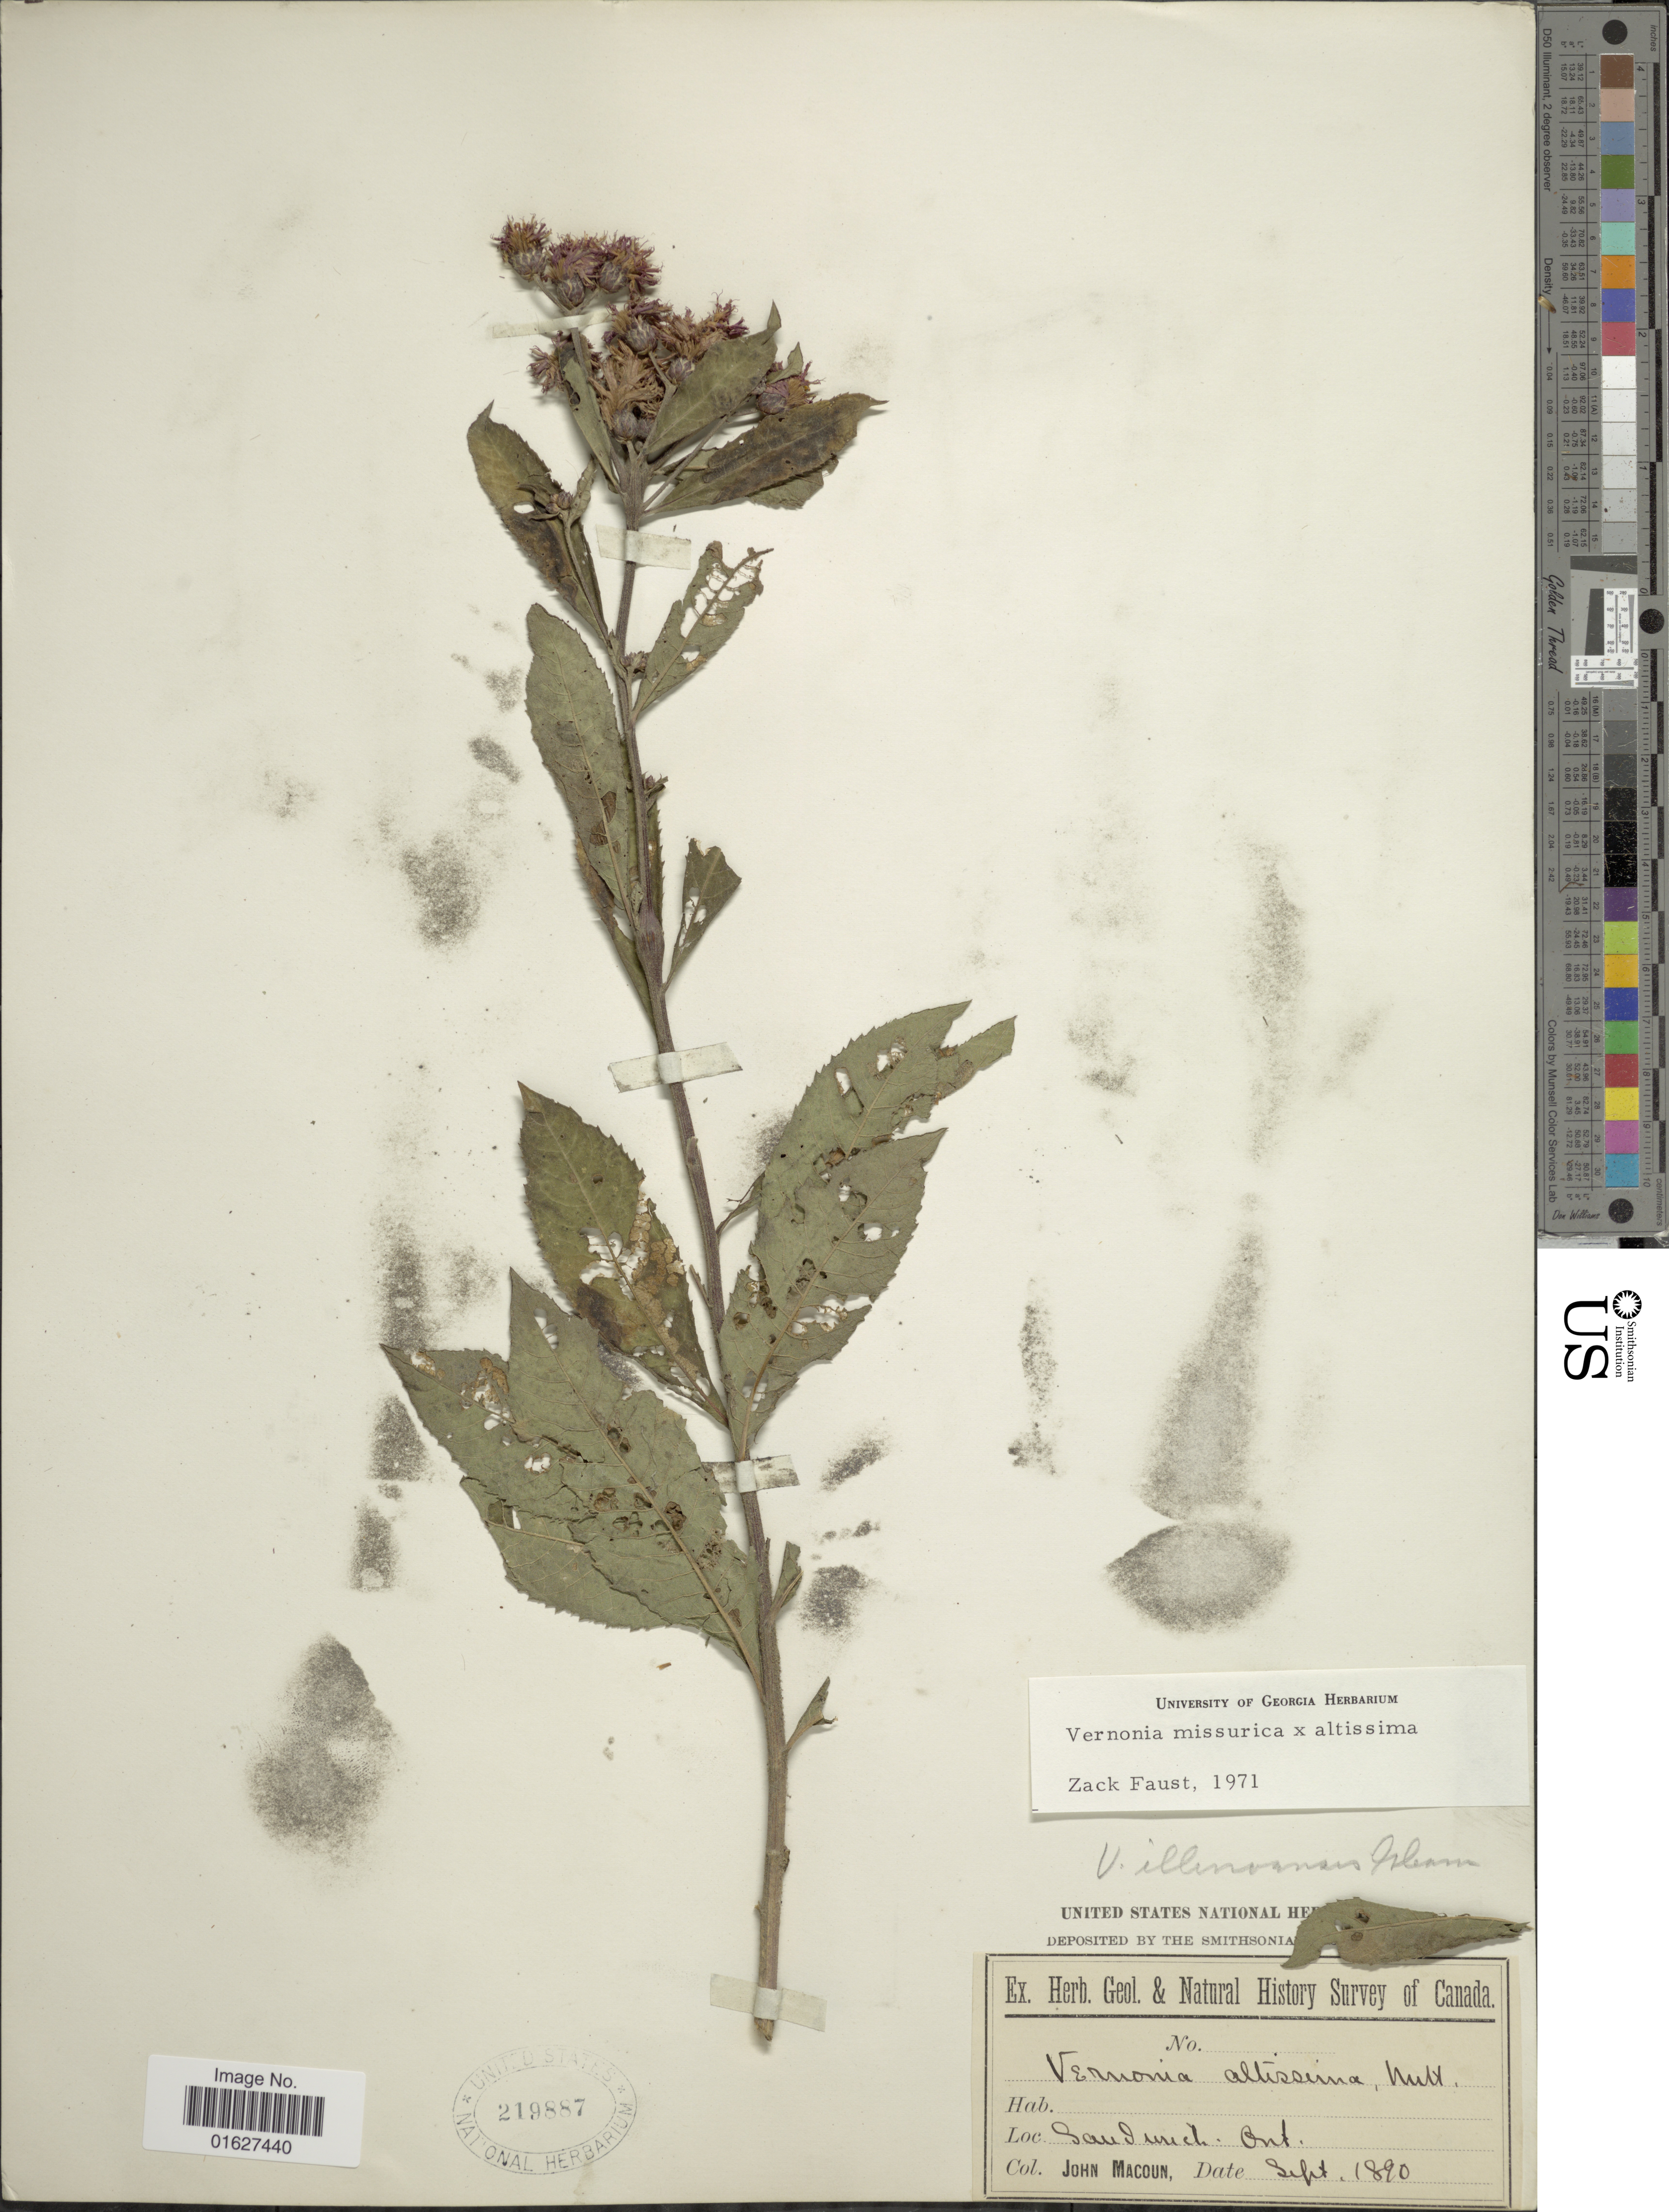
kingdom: Plantae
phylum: Tracheophyta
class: Magnoliopsida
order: Asterales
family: Asteraceae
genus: Vernonia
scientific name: Vernonia missurica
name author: Raf.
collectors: J. Macoun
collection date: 1890-09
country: Canada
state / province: Ontario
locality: Sandwich.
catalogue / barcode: US 219887